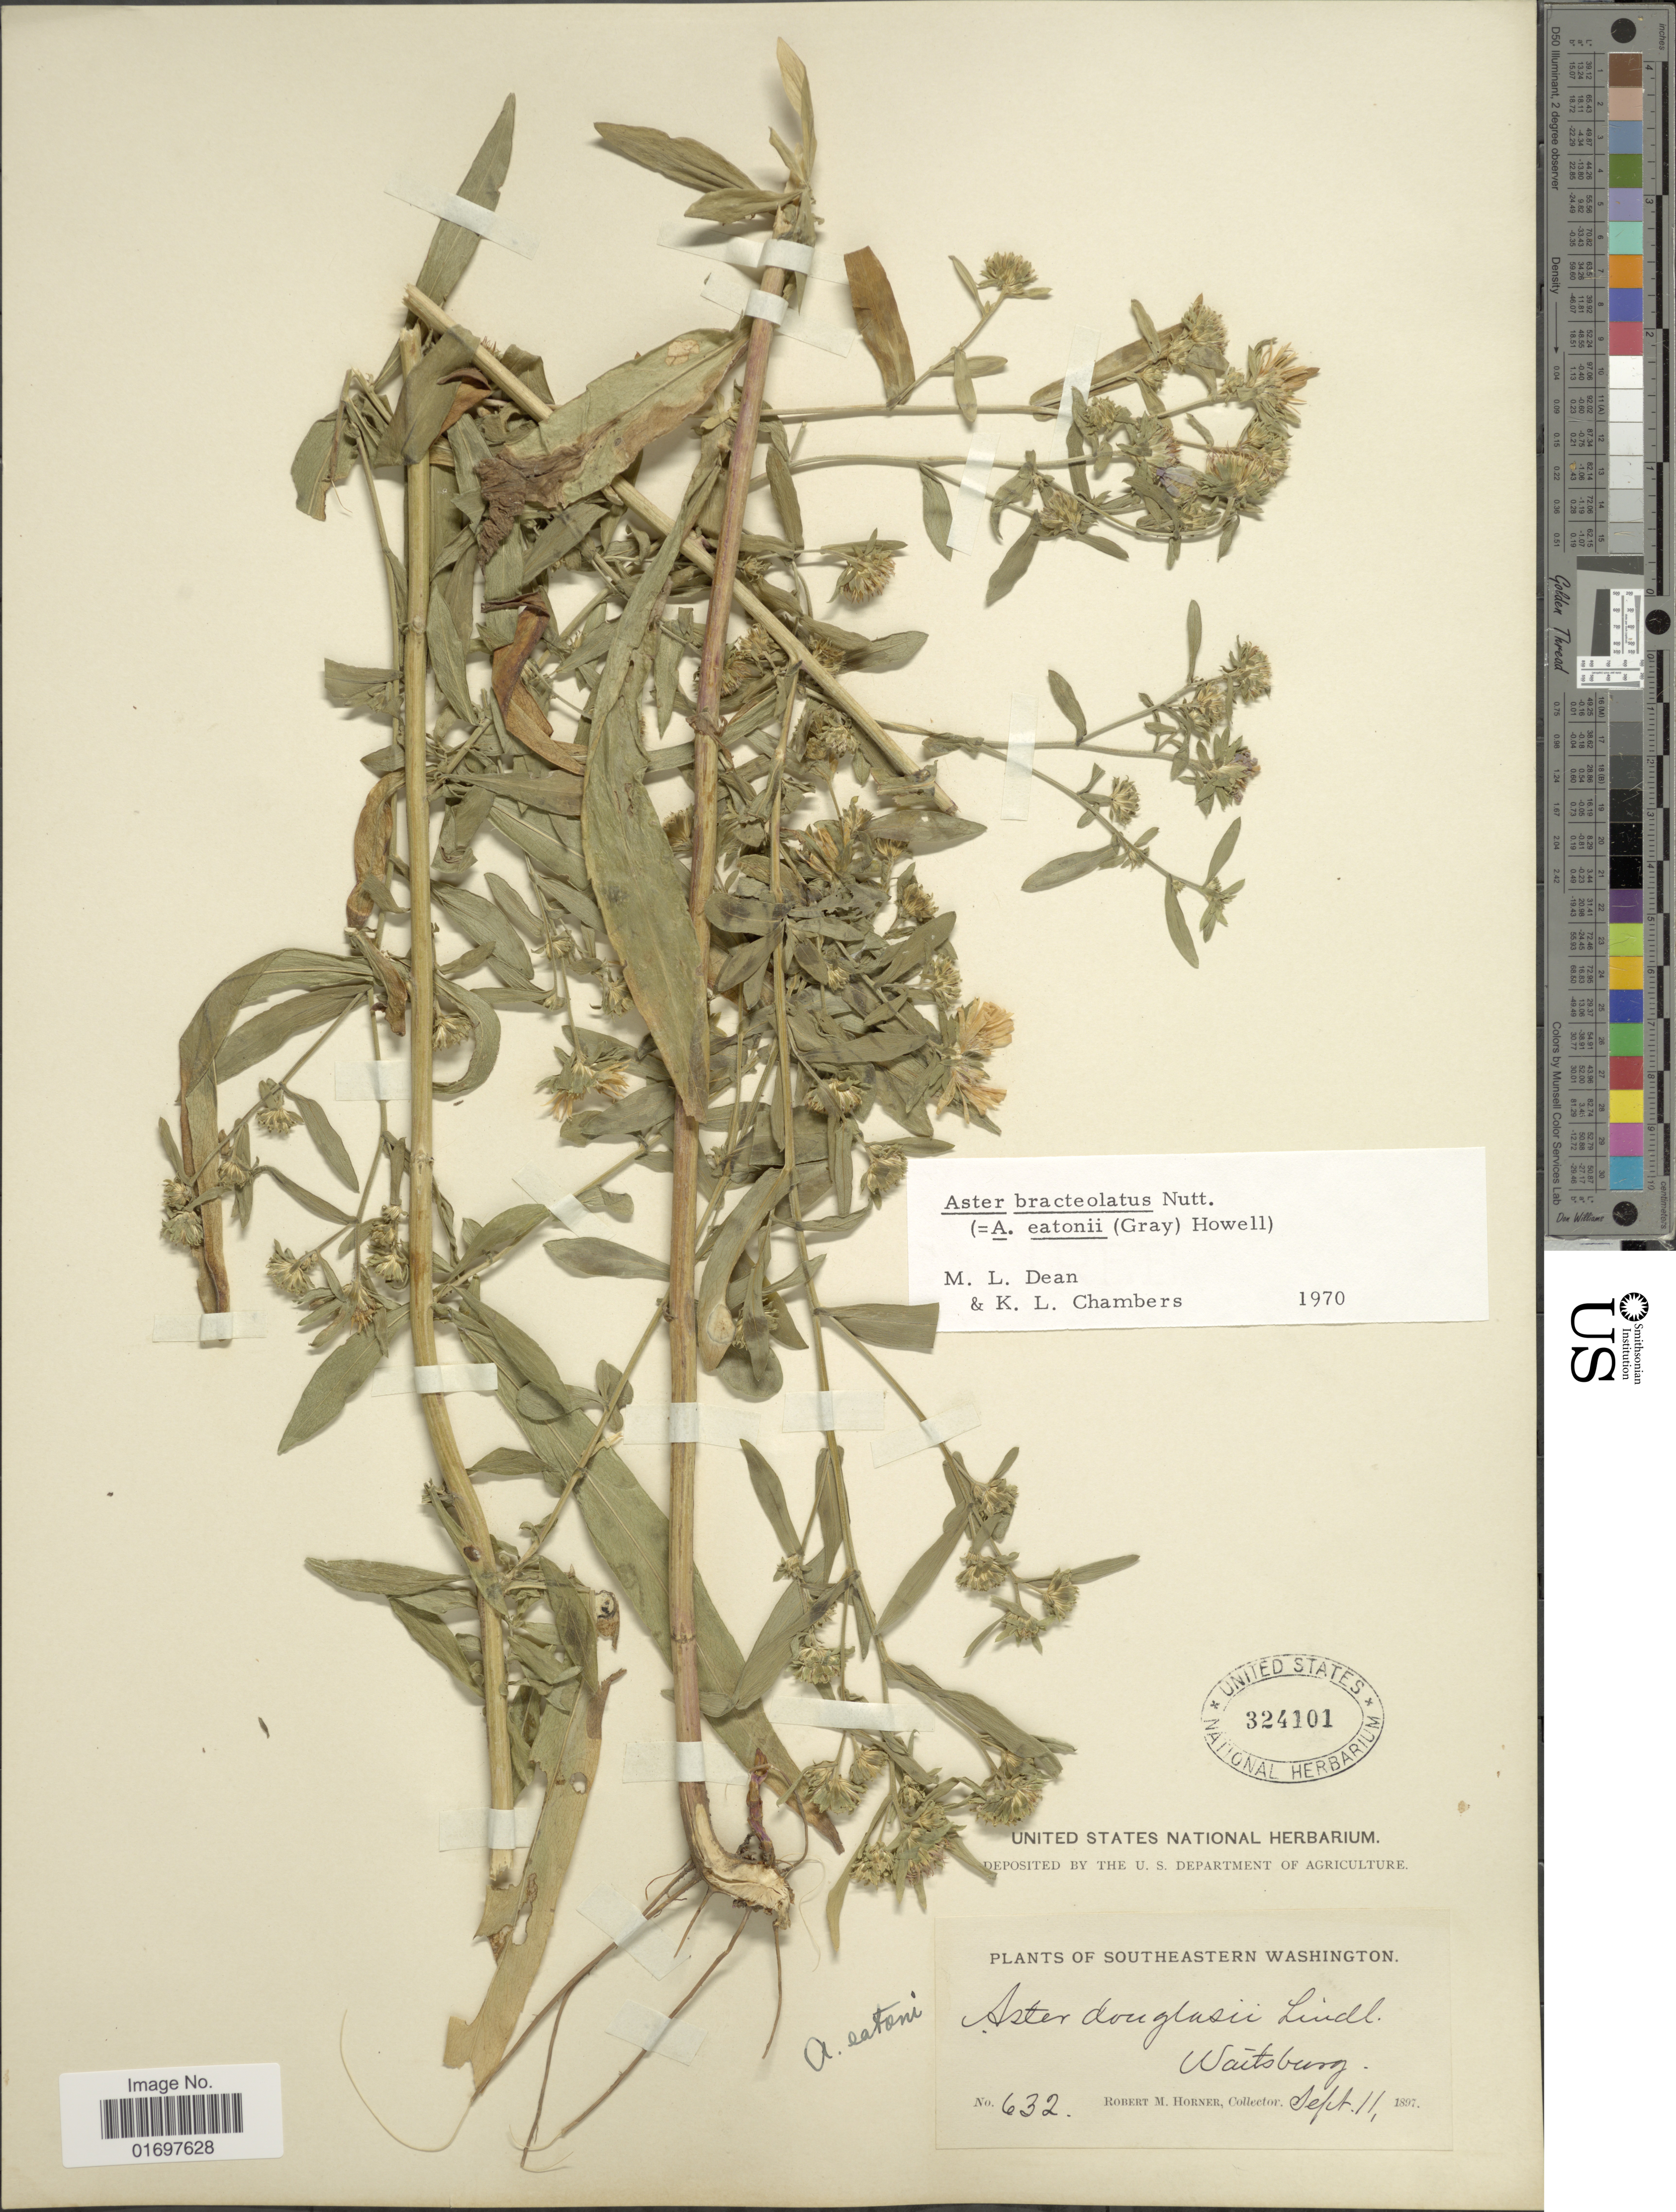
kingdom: Plantae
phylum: Tracheophyta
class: Magnoliopsida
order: Asterales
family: Asteraceae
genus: Symphyotrichum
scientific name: Symphyotrichum bracteolatum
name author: (Nutt.) G.L. Nesom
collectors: R. Horner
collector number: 632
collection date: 1897-09-11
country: United States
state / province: Washington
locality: Southeastern Washington, Waitsburg.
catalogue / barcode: US 324101